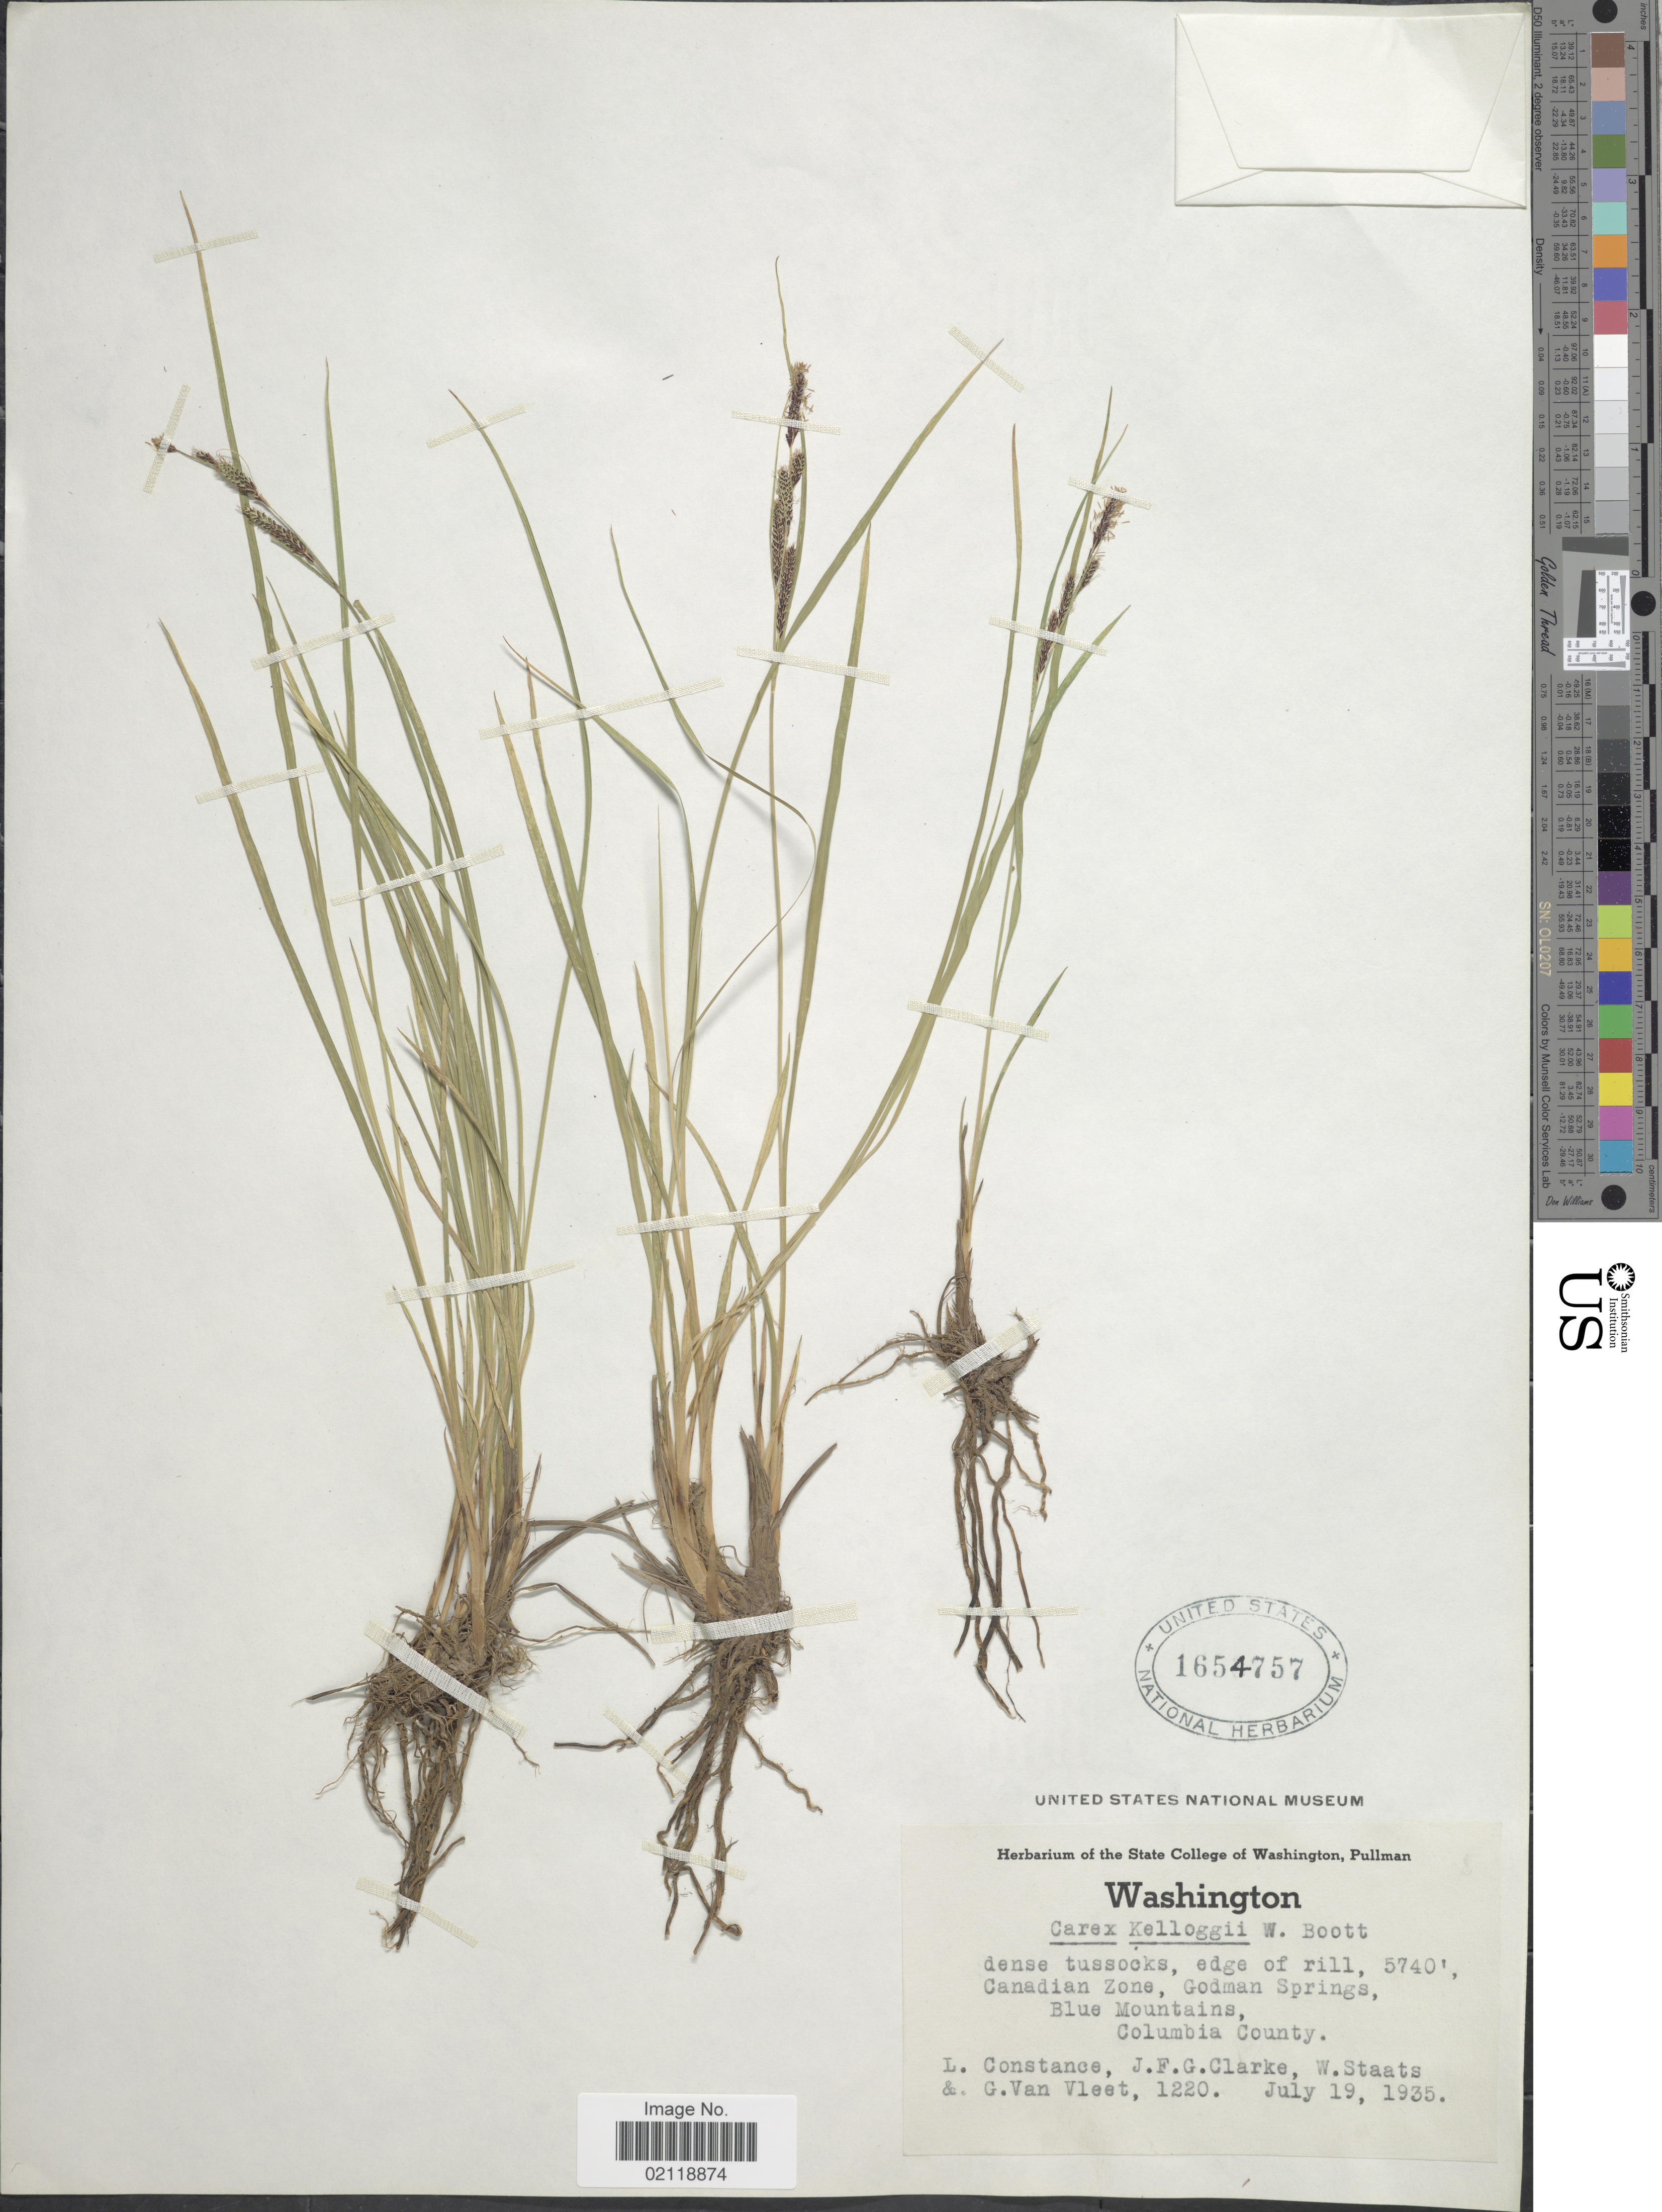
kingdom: Plantae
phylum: Tracheophyta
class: Liliopsida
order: Poales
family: Cyperaceae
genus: Carex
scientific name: Carex kelloggii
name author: W. Boott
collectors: L. Constance, J. F. Gates-Clarke, W. Staats & G. Van Vleet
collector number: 1220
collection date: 1935-07-19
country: United States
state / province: Washington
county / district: Columbia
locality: Dense tussocks, edge of rill, Canadian Zone, Godman Springs, Blue Mountains, Columbia County.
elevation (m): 1750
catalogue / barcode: US 1654757